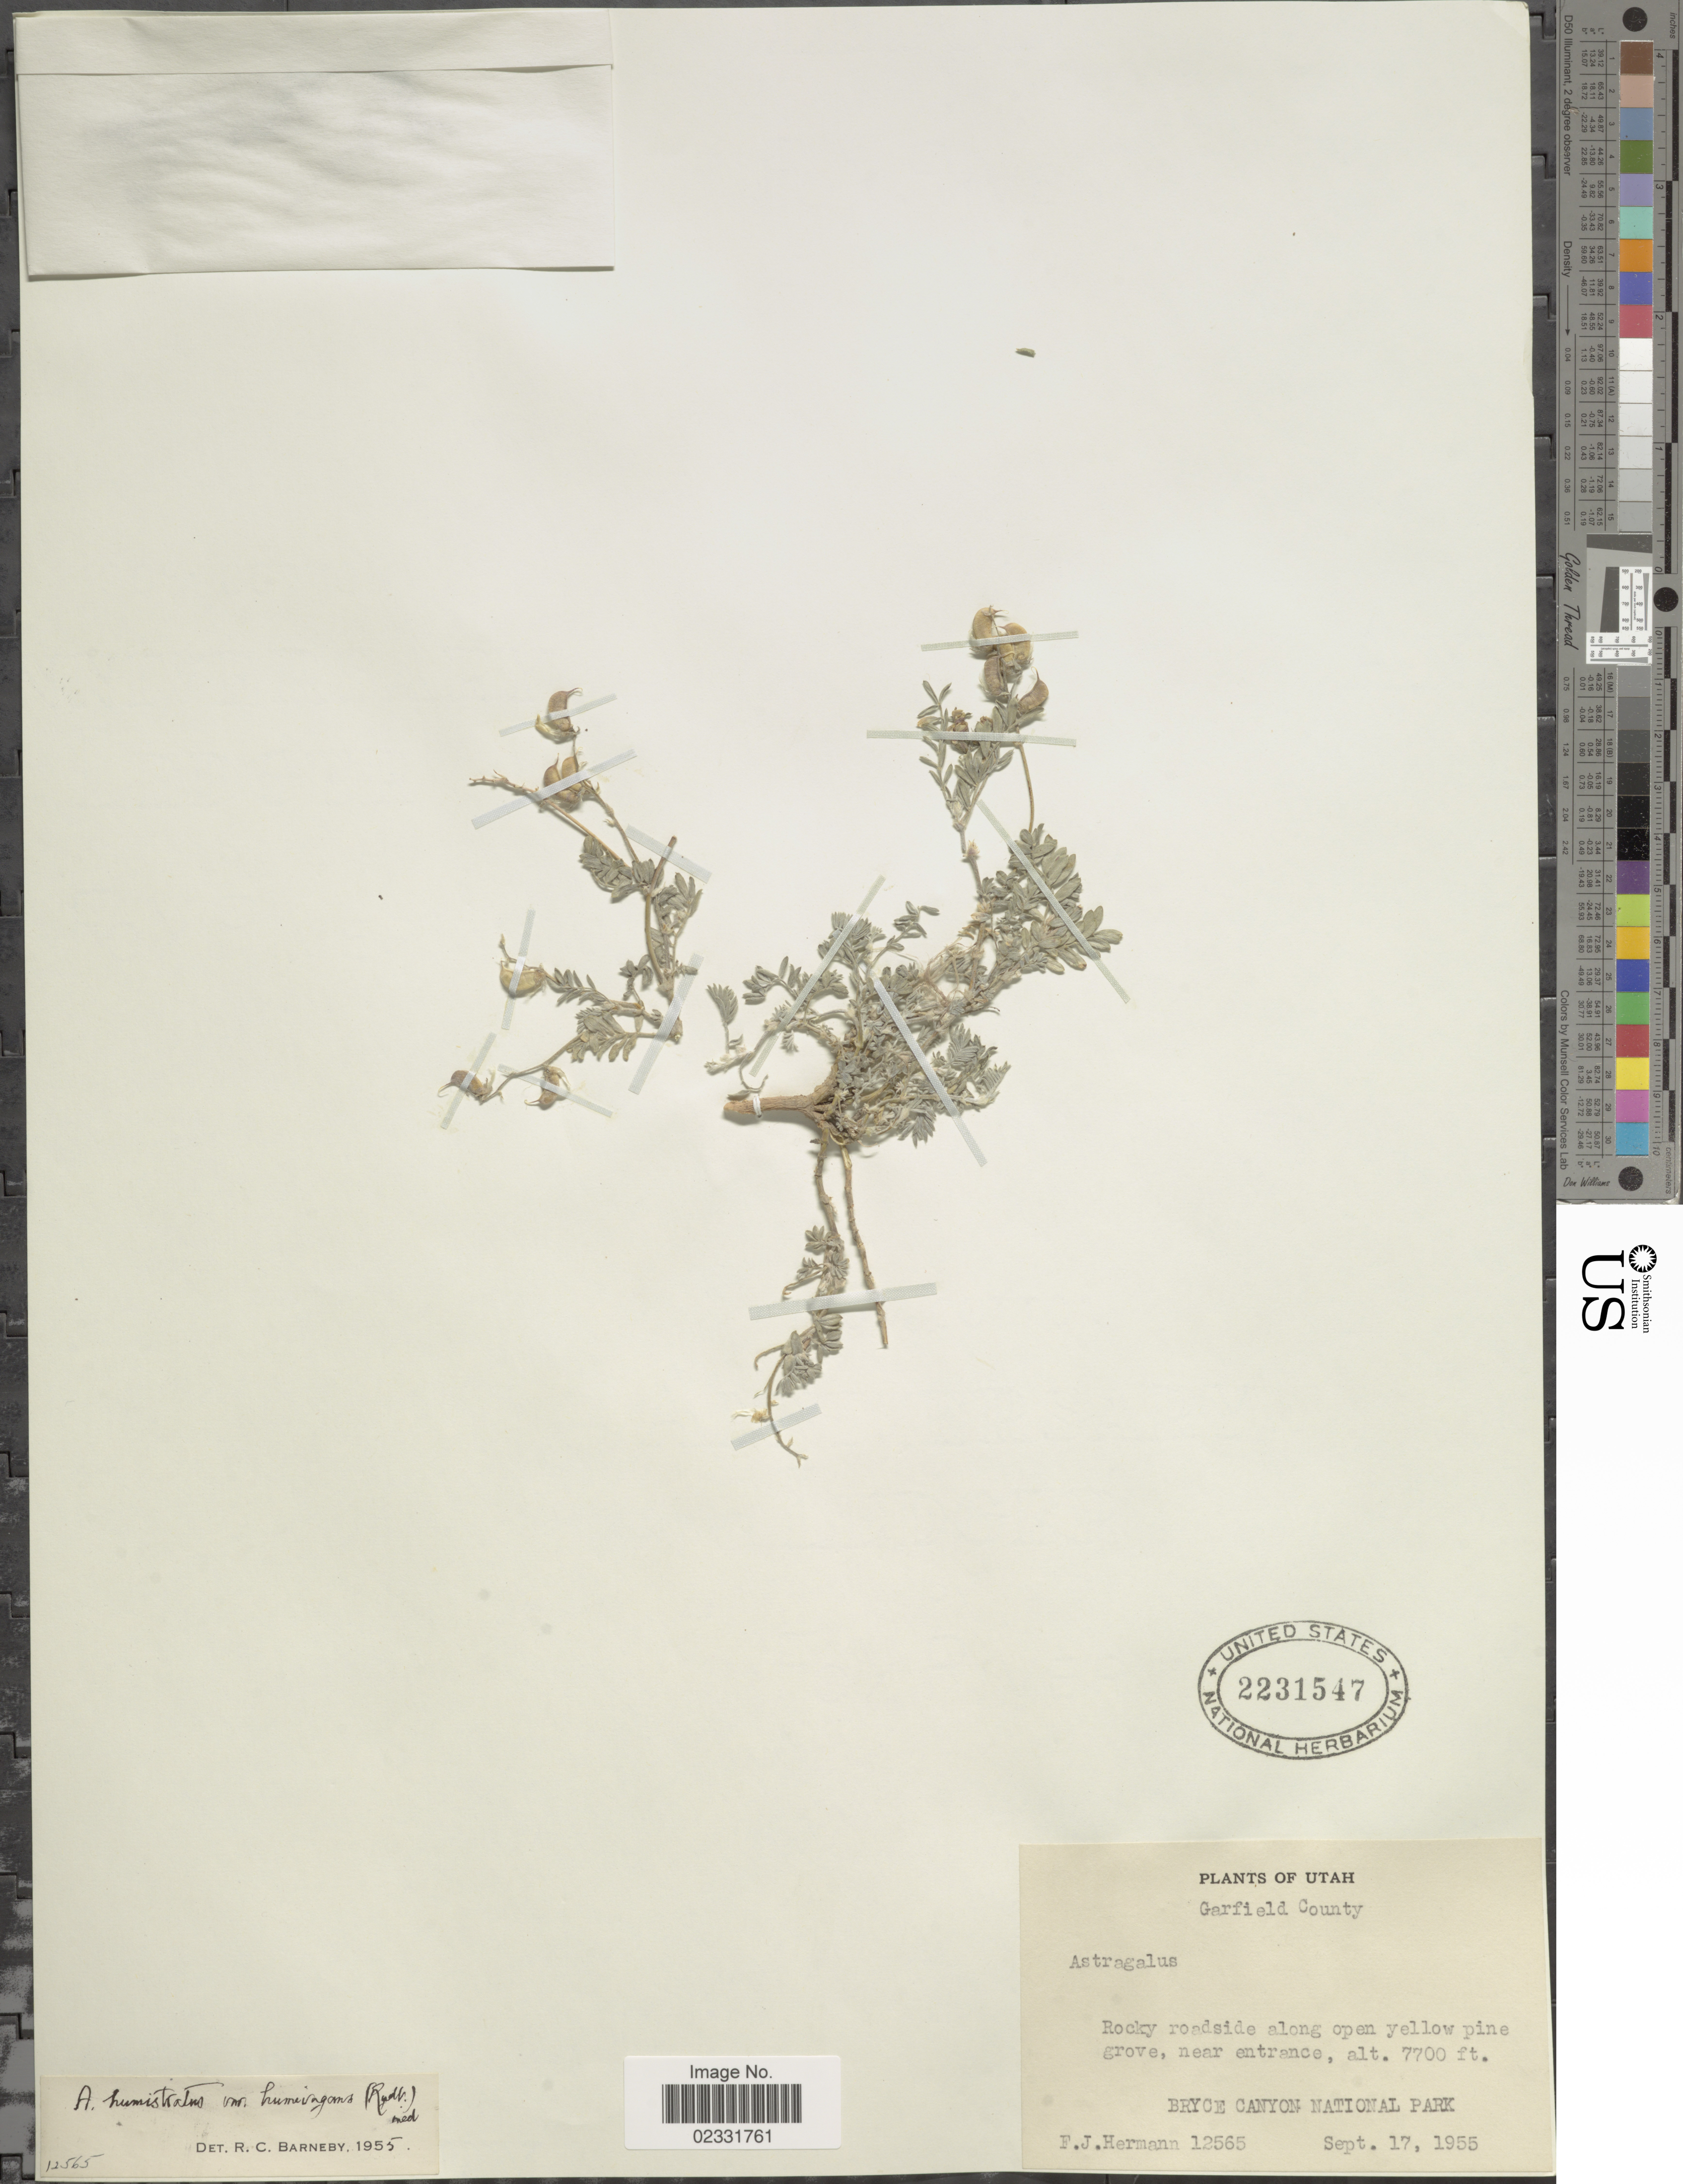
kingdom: Plantae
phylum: Tracheophyta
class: Magnoliopsida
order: Fabales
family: Fabaceae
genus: Astragalus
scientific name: Astragalus humistratus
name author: A. Gray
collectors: F. J. Hermann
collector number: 12565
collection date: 1955-09-17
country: United States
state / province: Utah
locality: Garfield County, Rocky roadside along open yellow pine grove, near entrance, Bryce Canyon National Park.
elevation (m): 2347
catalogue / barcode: US 2231547